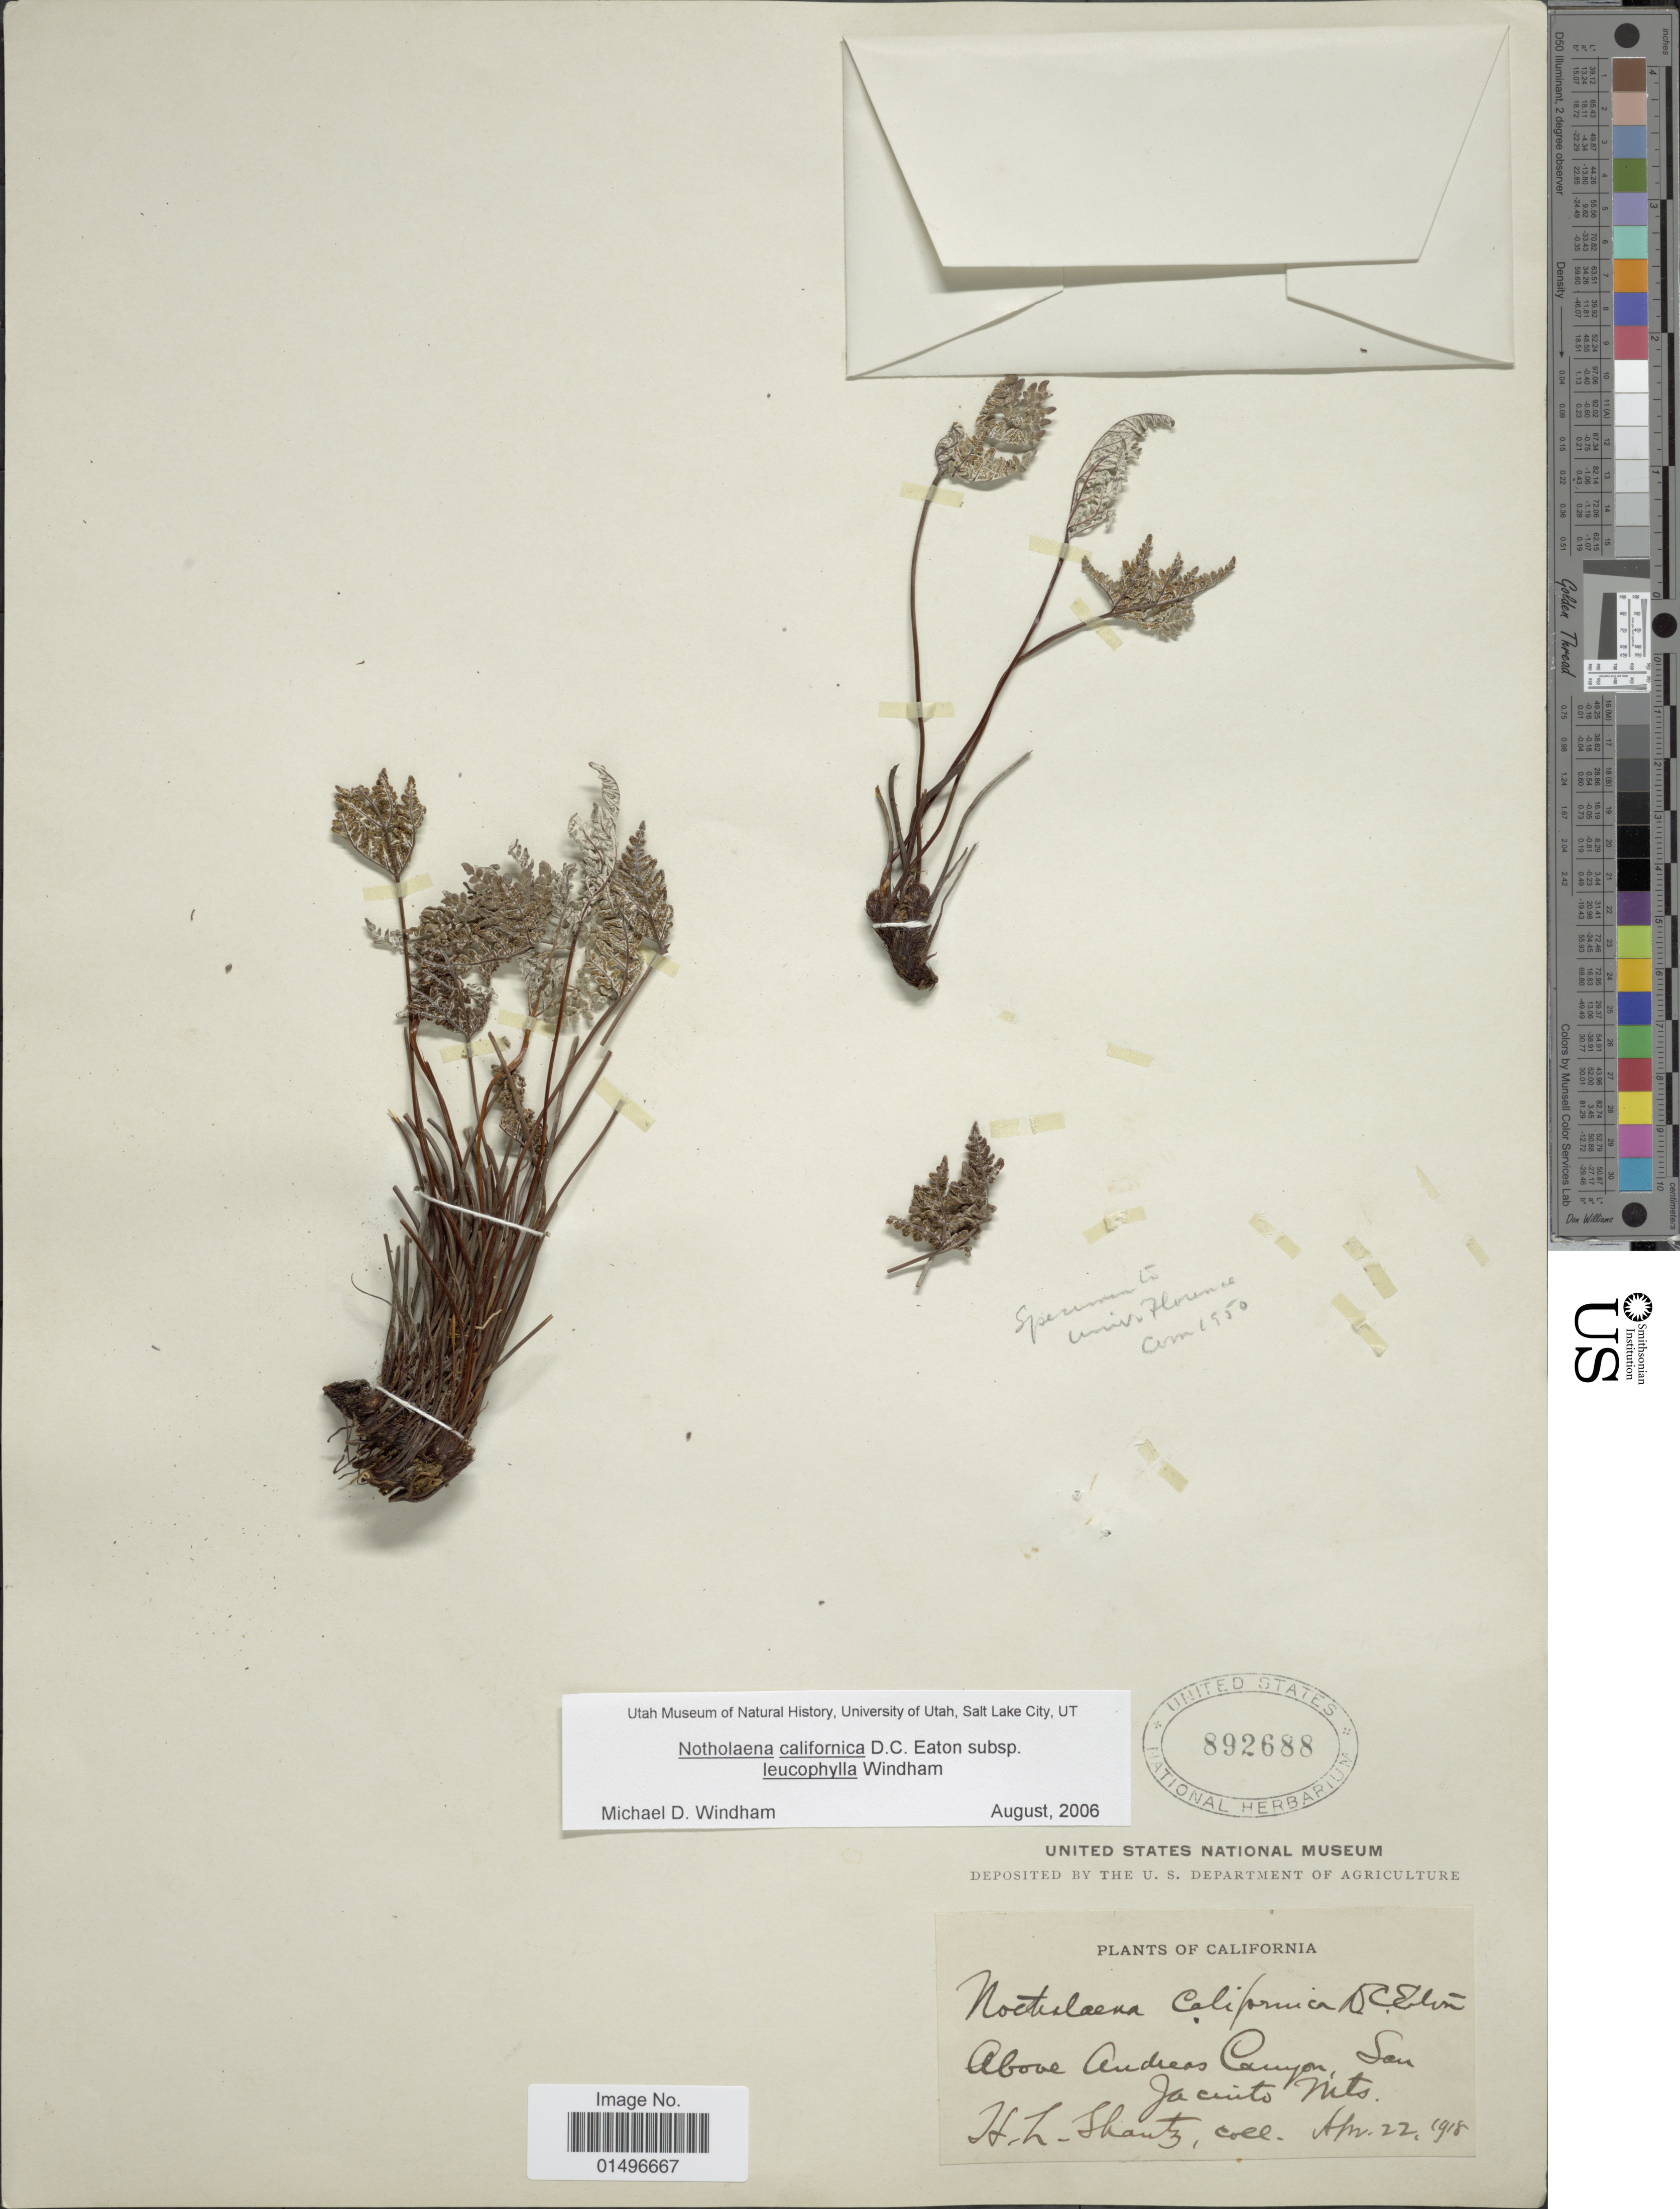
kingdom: Plantae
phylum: Tracheophyta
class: Polypodiopsida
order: Polypodiales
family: Pteridaceae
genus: Aspidotis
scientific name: Aspidotis californica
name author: (Hook.) Nutt. ex Copel.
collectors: H. Shantz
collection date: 1918-04-22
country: United States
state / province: California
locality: California, above Audreas Canyon,San Jacuits Mts.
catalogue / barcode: US 892688